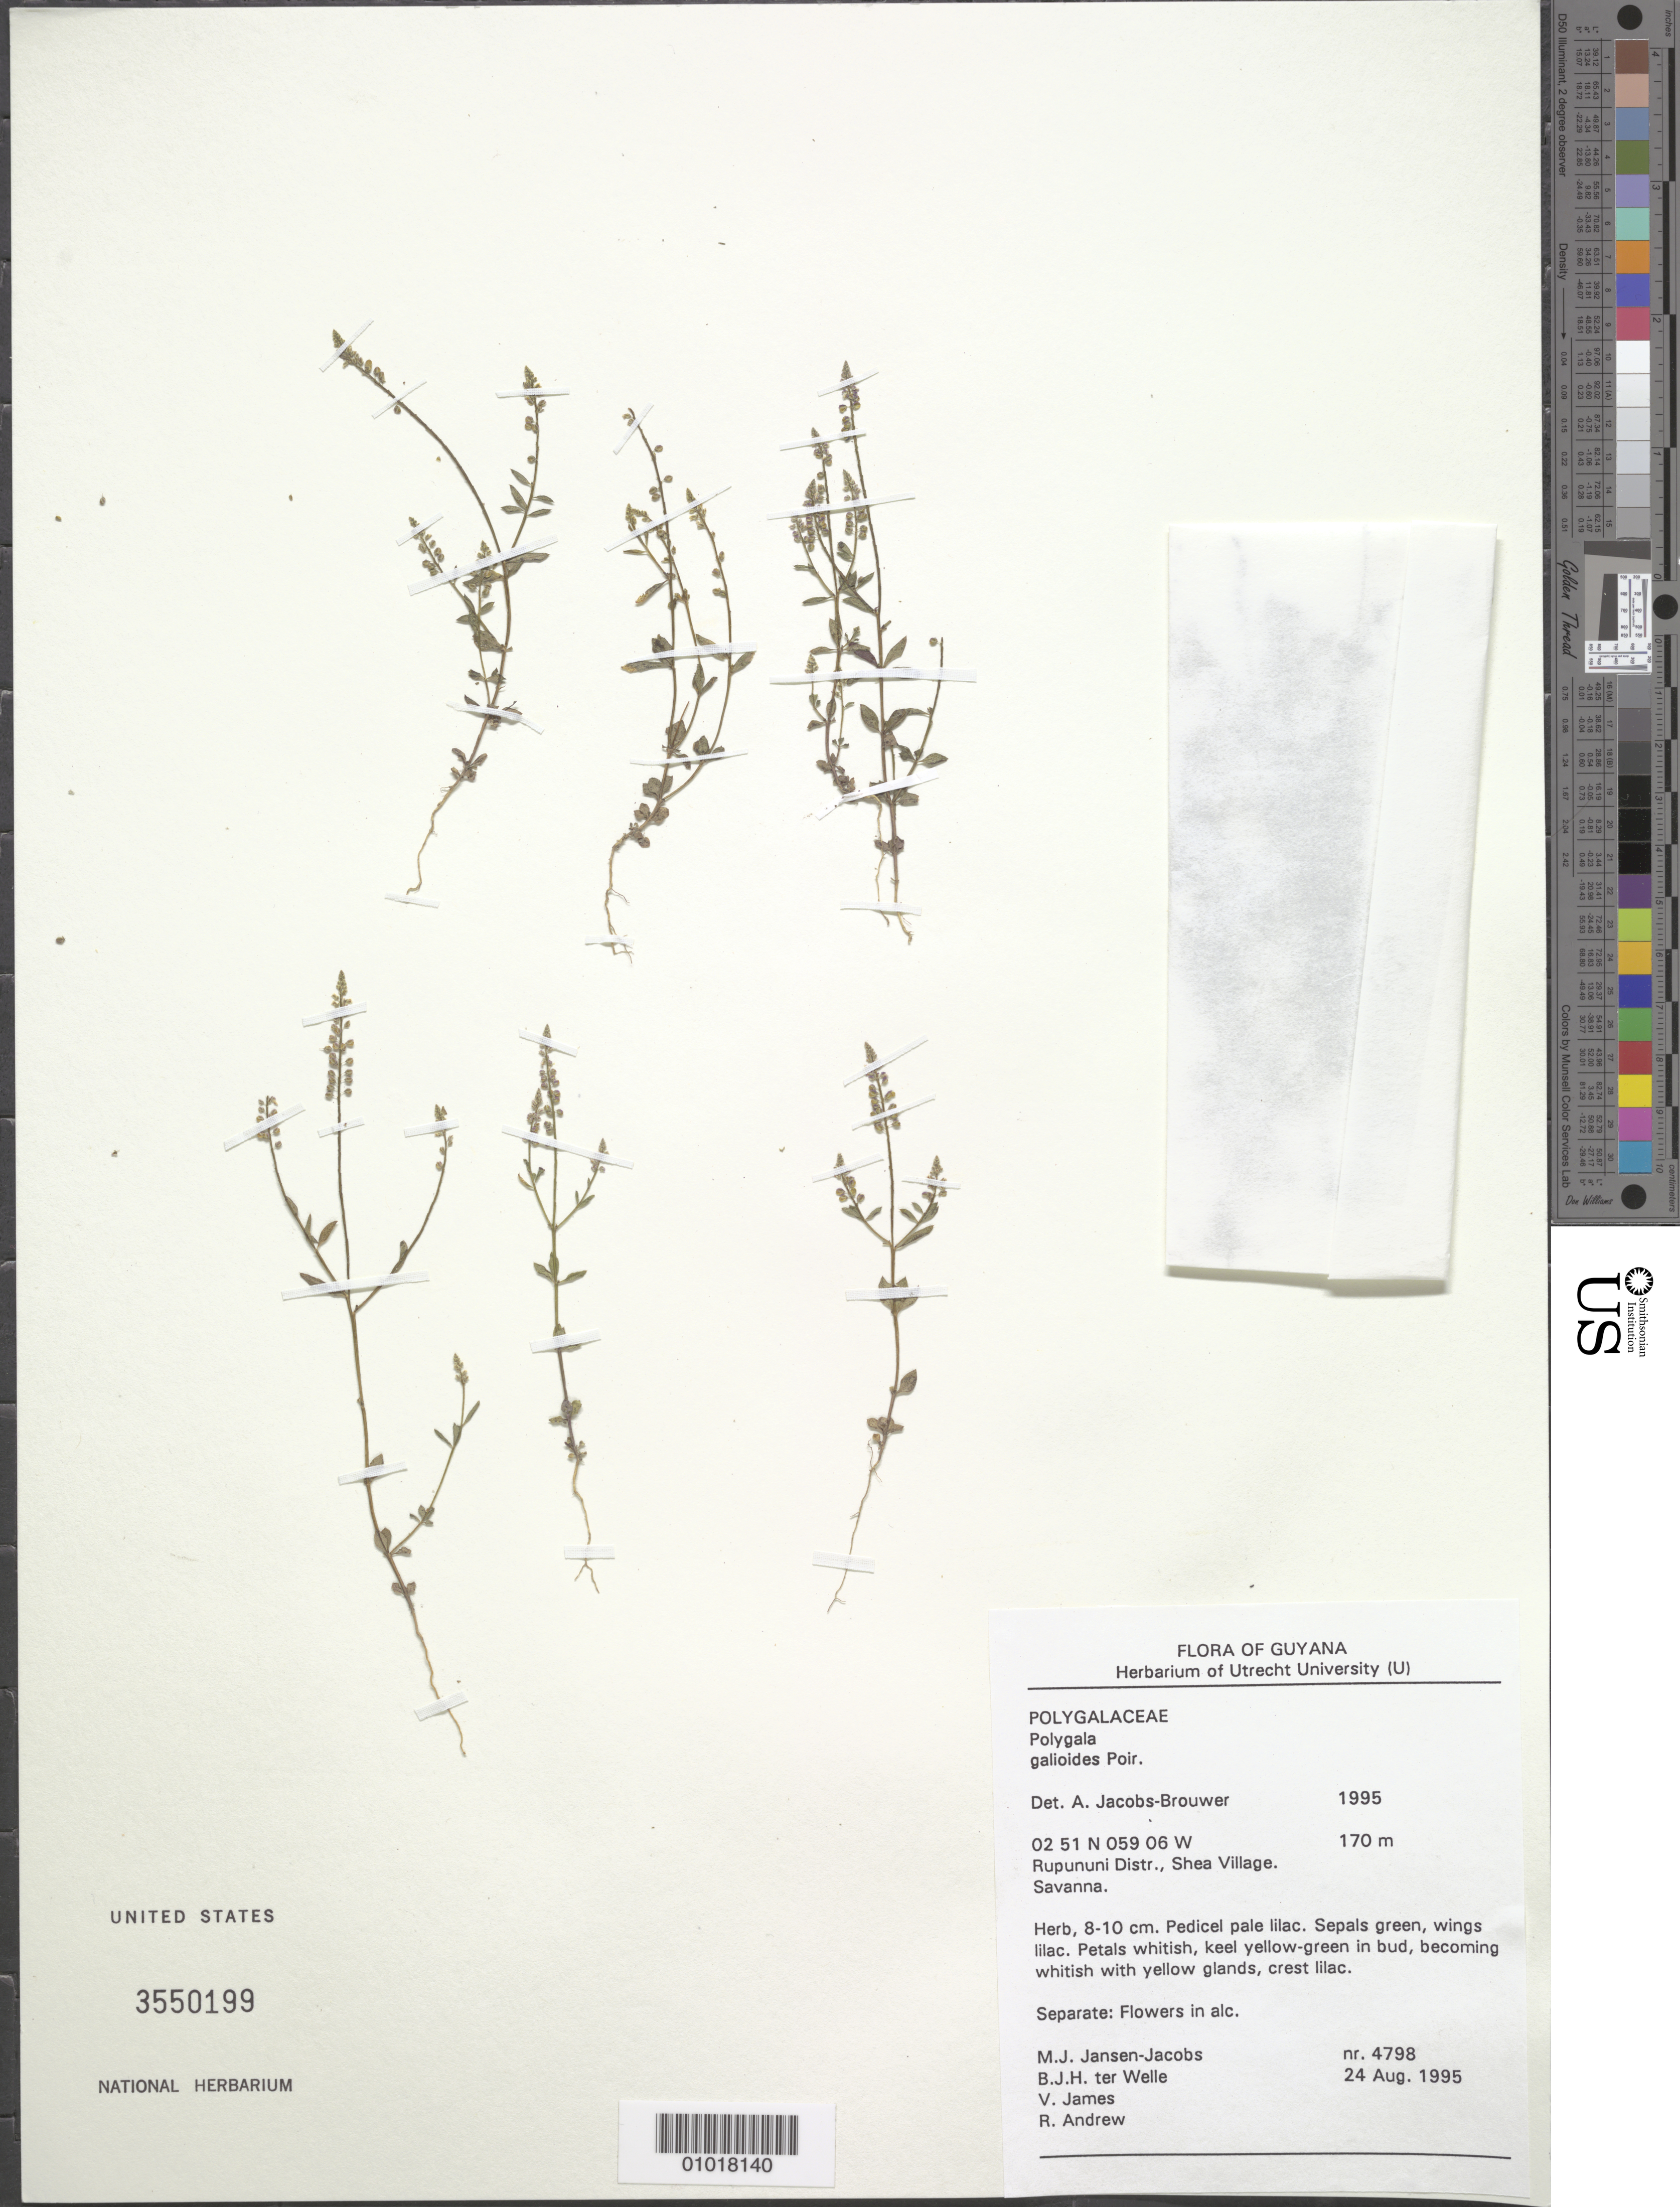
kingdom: Plantae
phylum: Tracheophyta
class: Magnoliopsida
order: Fabales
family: Polygalaceae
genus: Polygala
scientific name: Polygala galioides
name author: Poir.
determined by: Jacobs-Brouwer, A.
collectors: M. J. Jansen-Jacobs, B. Welle, C. Simmons, A. Jacobs-Brouwer, V. James & R. Andrew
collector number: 4798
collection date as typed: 24-Aug-95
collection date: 1995-08-24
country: Guyana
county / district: Rupununi District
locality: Shea Village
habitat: Savanna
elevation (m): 170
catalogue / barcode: US 3550199